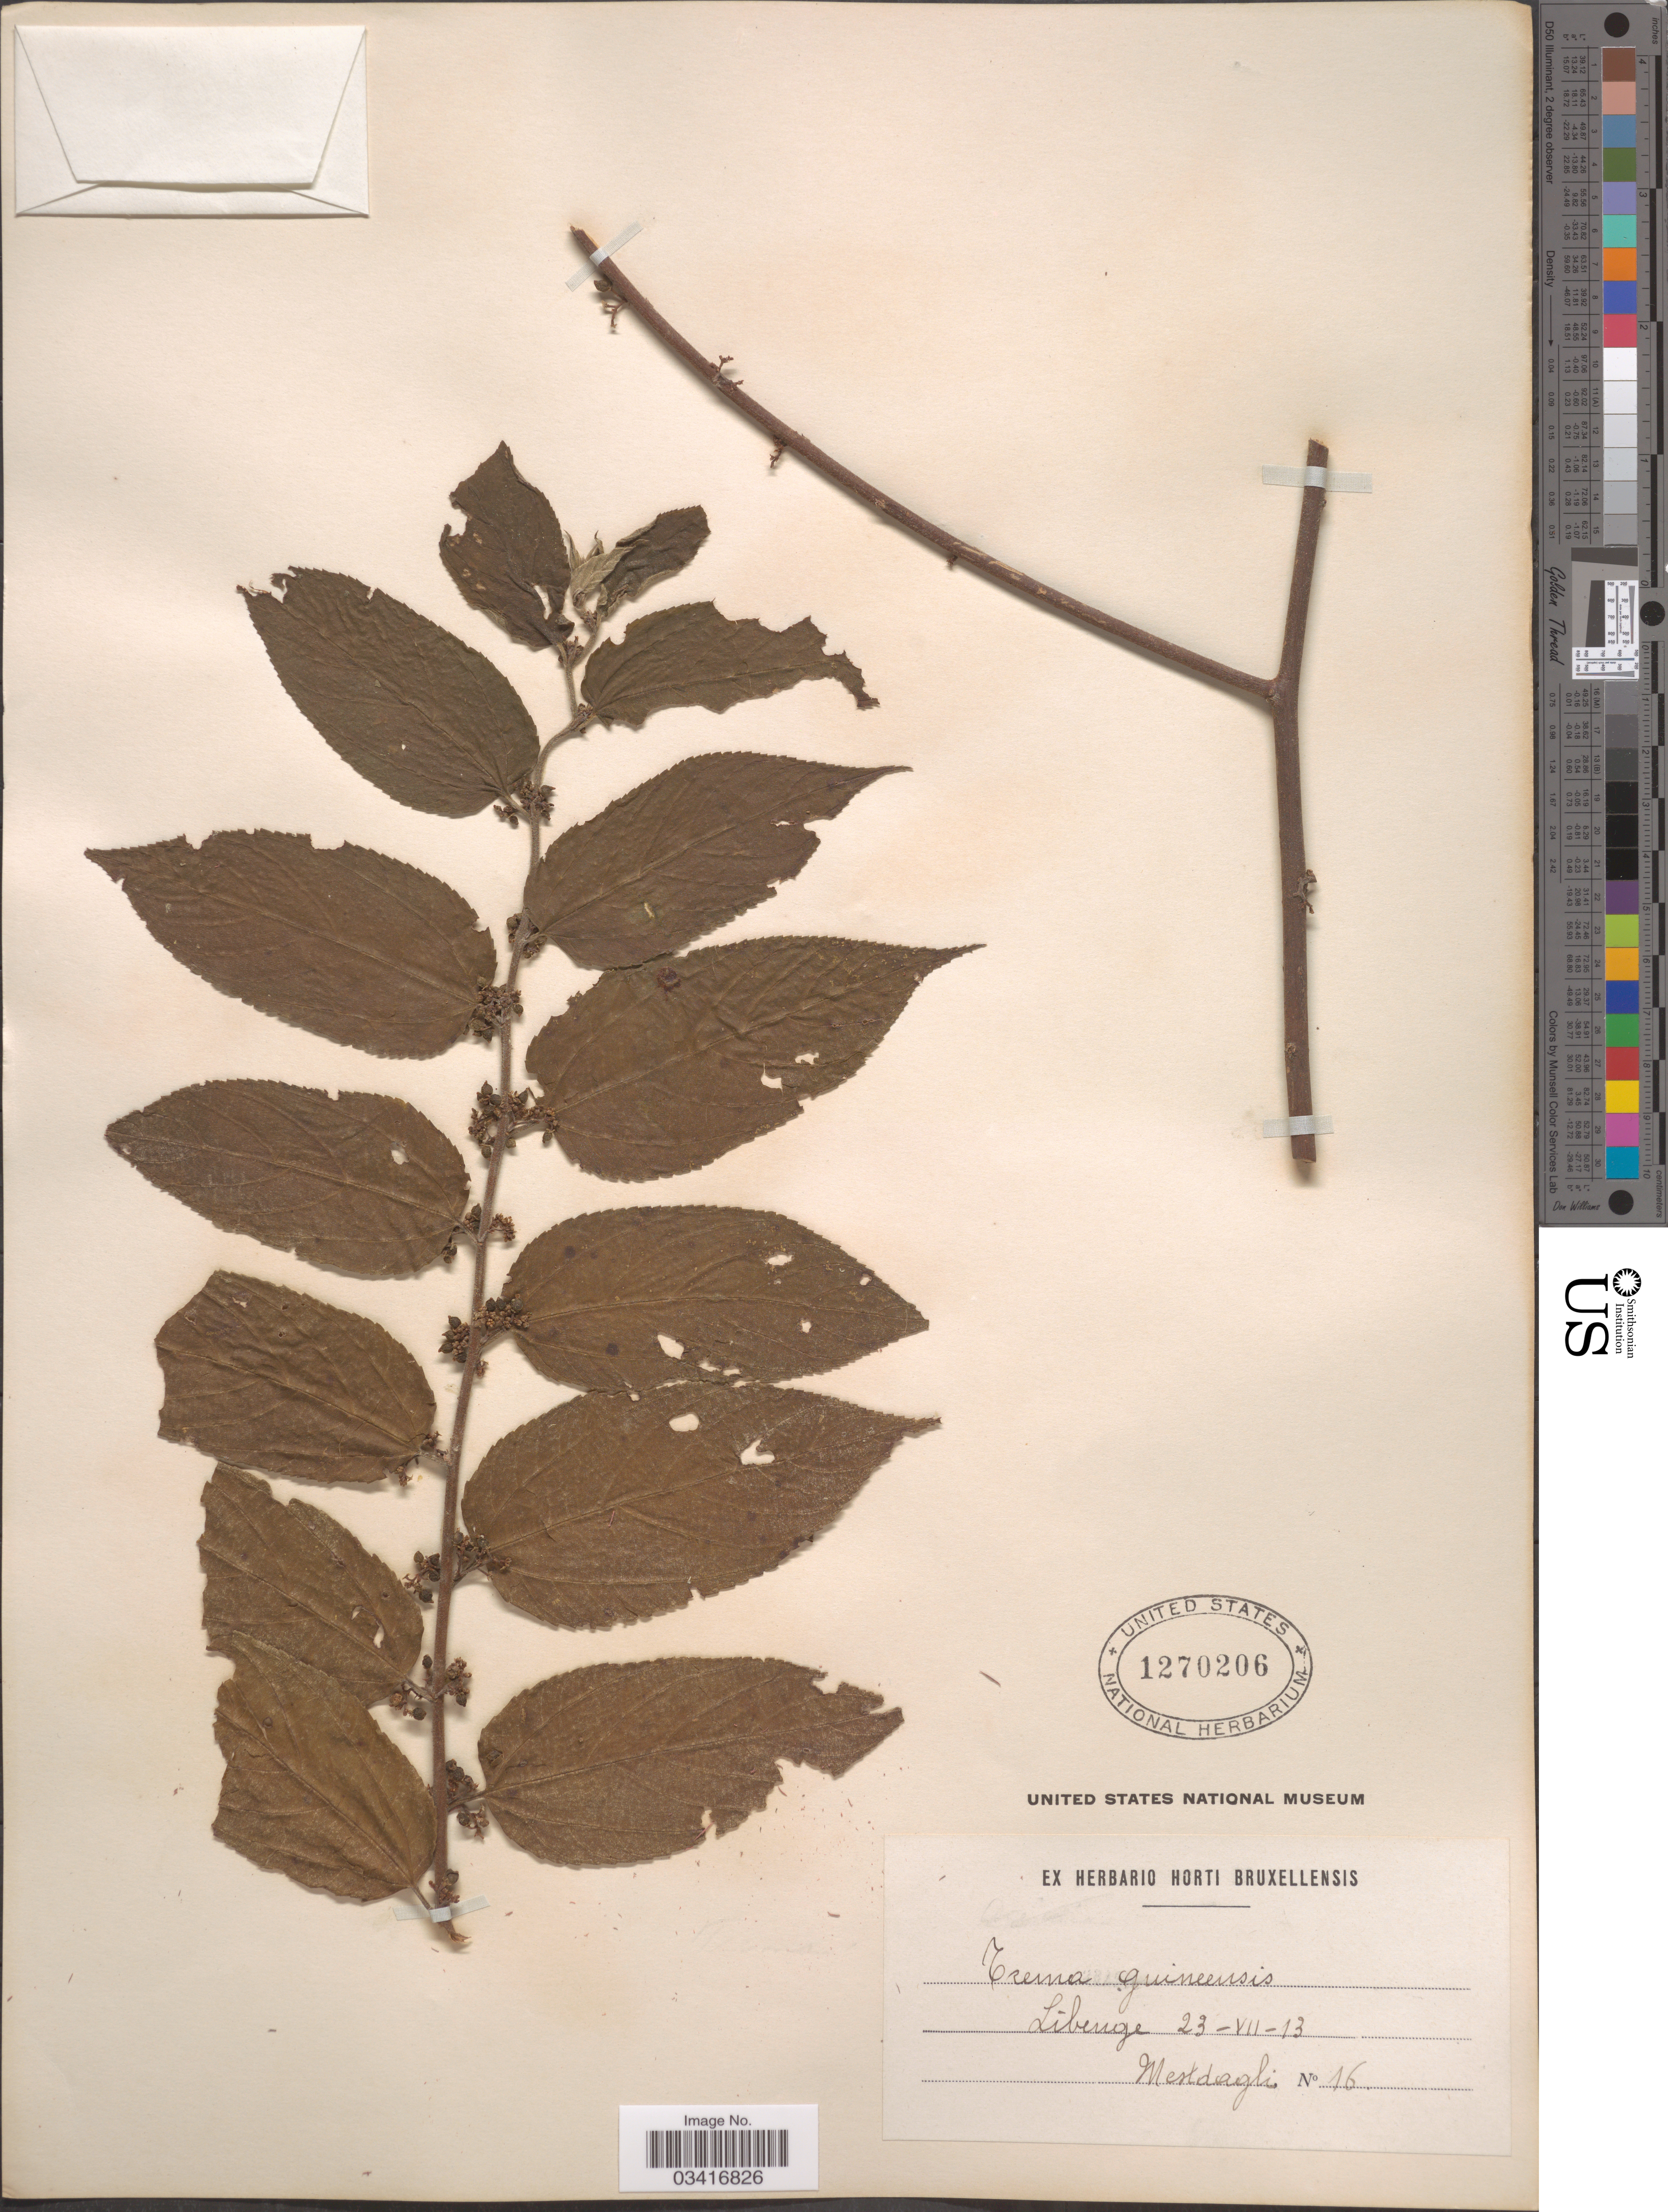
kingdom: Plantae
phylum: Tracheophyta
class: Magnoliopsida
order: Rosales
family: Cannabaceae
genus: Trema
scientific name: Trema guineense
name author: (Schumach. & Thonn.) Ficalho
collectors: Mestdagli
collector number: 16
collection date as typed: Transcribed d/m/y: 23/7/13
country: Congo, Democratic Republic of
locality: Libenge.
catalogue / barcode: US 1270206